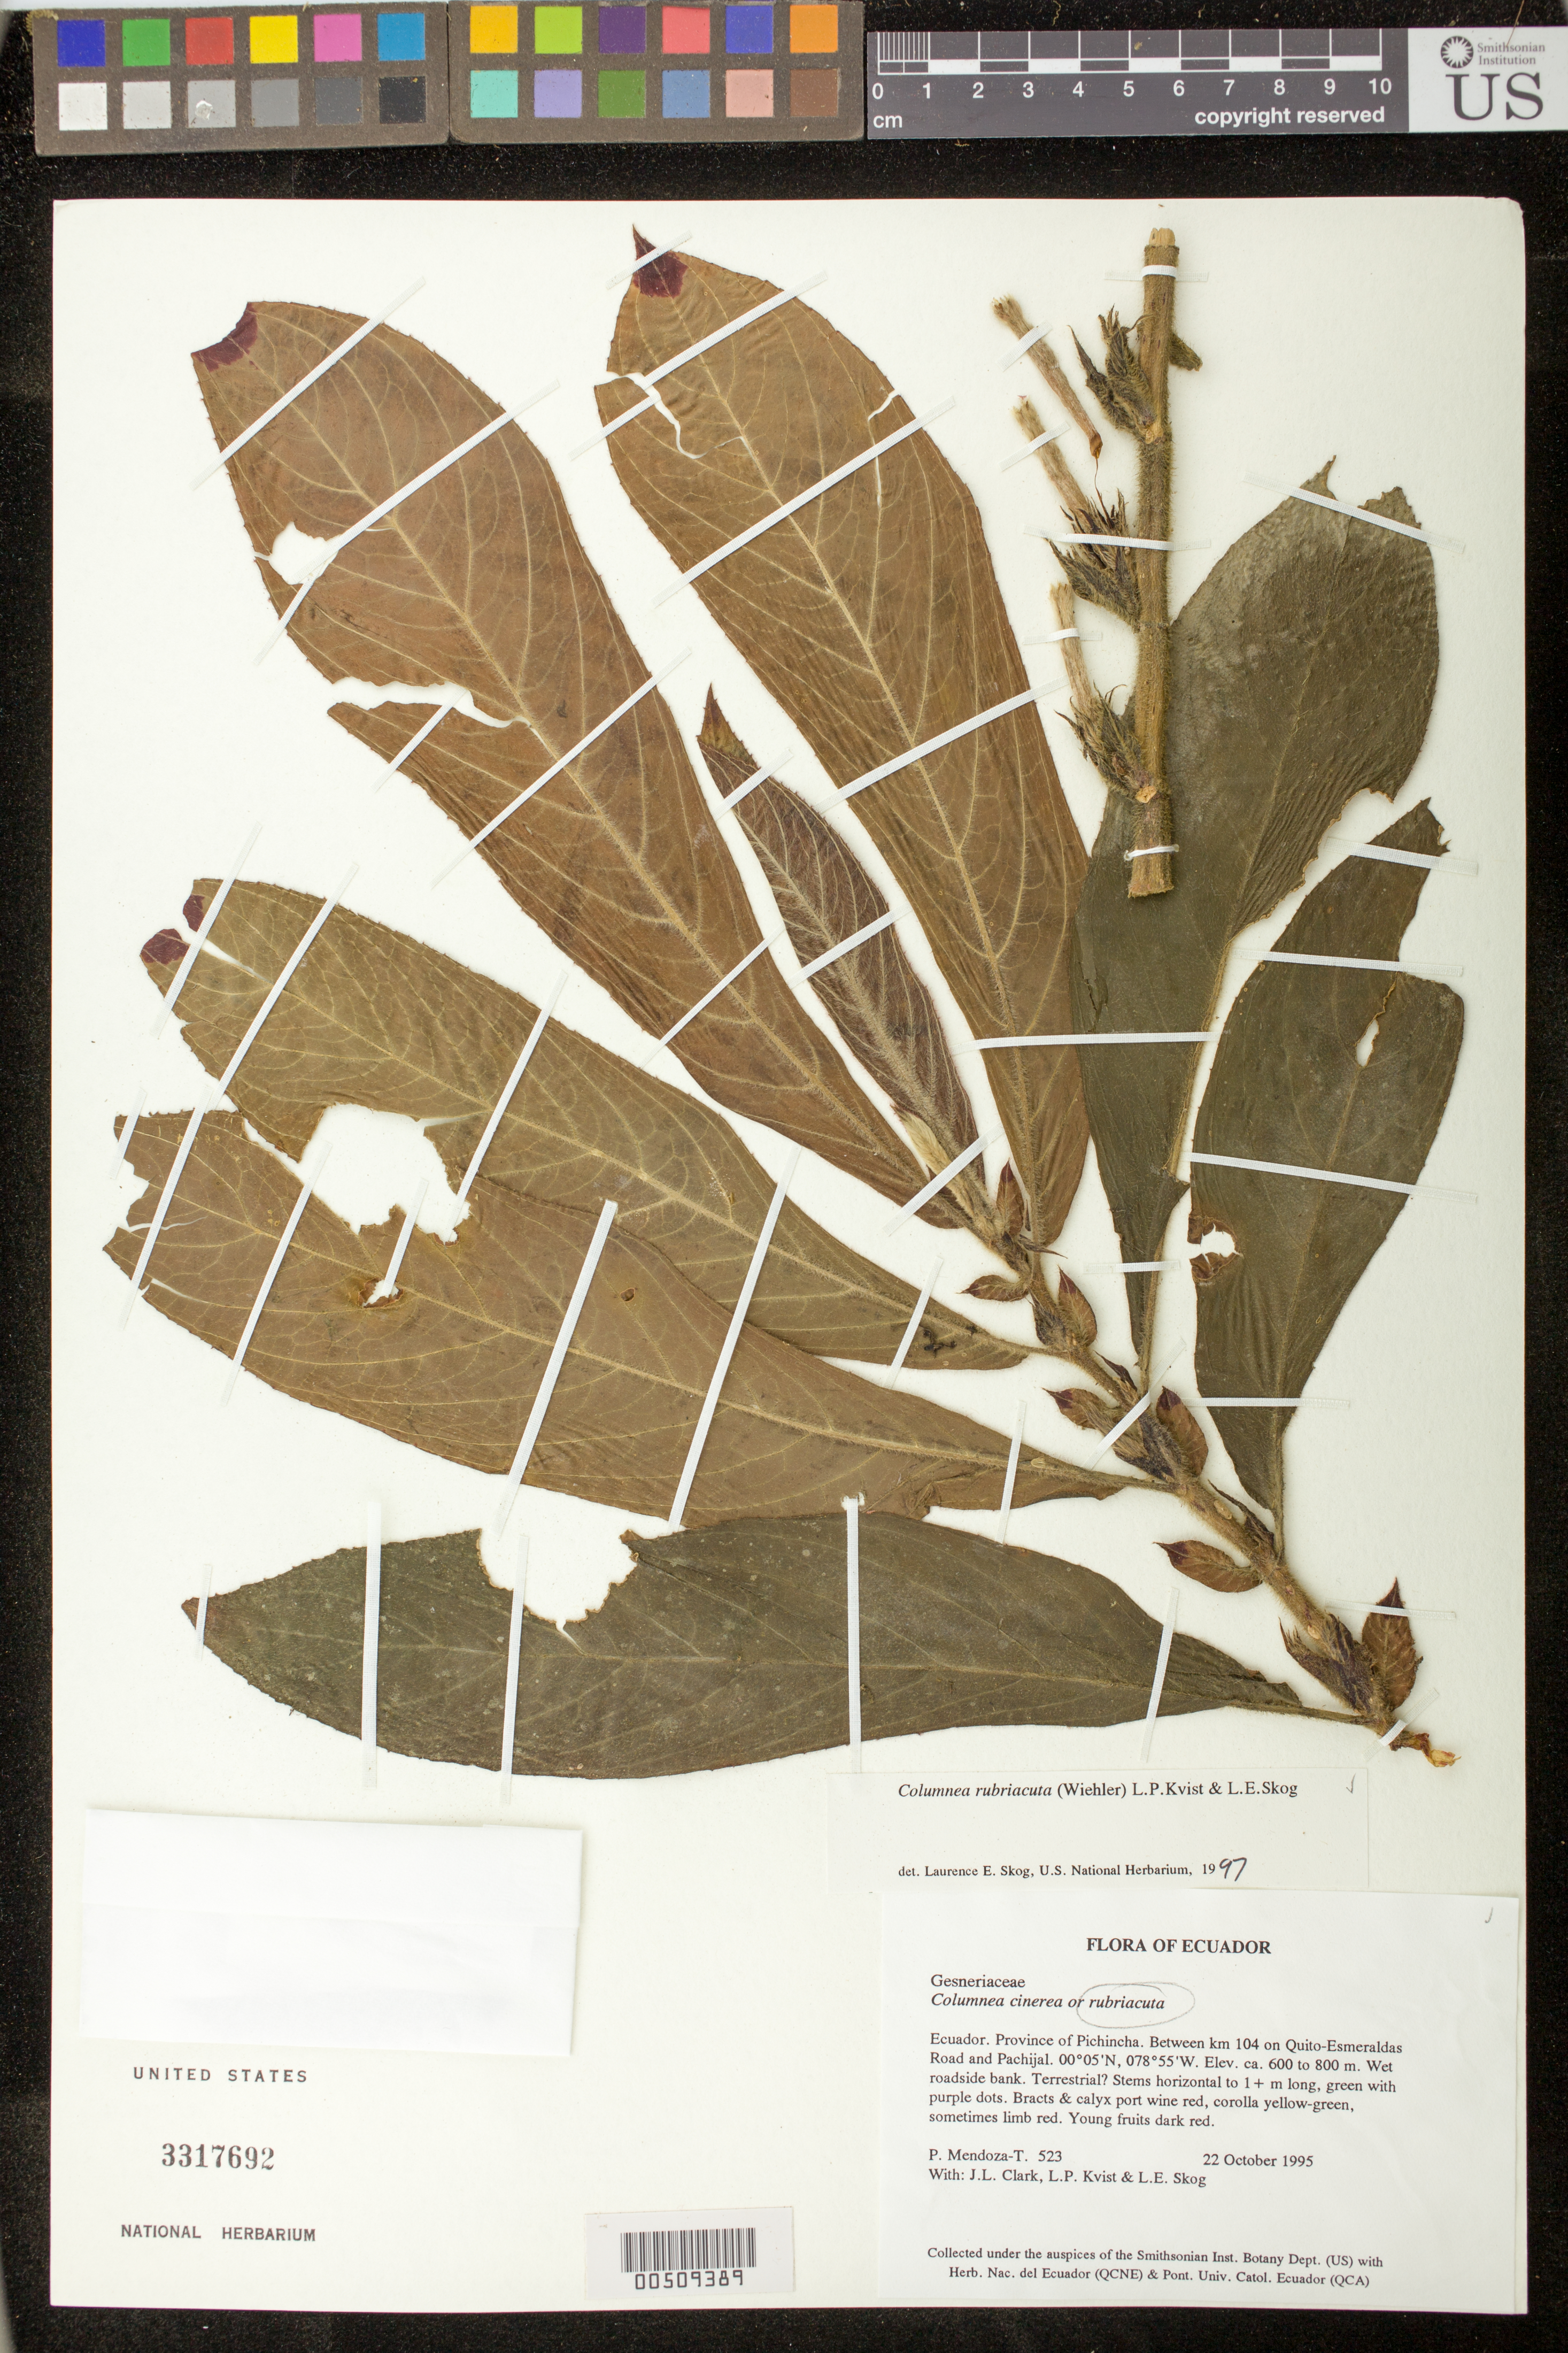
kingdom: Plantae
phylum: Tracheophyta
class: Magnoliopsida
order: Lamiales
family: Gesneriaceae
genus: Columnea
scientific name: Columnea rubriacuta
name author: (Wiehler) L.P. Kvist & L.E. Skog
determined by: Skog, Laurence E.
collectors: P. Mendoza-T., J. L. Clark, L. P. Kvist & L. E. Skog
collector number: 523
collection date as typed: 22 Oct 1995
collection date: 1995-10-22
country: Ecuador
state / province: Pichincha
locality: Between km 104 on Quito-Esmeraldas Road and Pachijal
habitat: Wet roadside bank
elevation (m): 600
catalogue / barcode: US 3317692